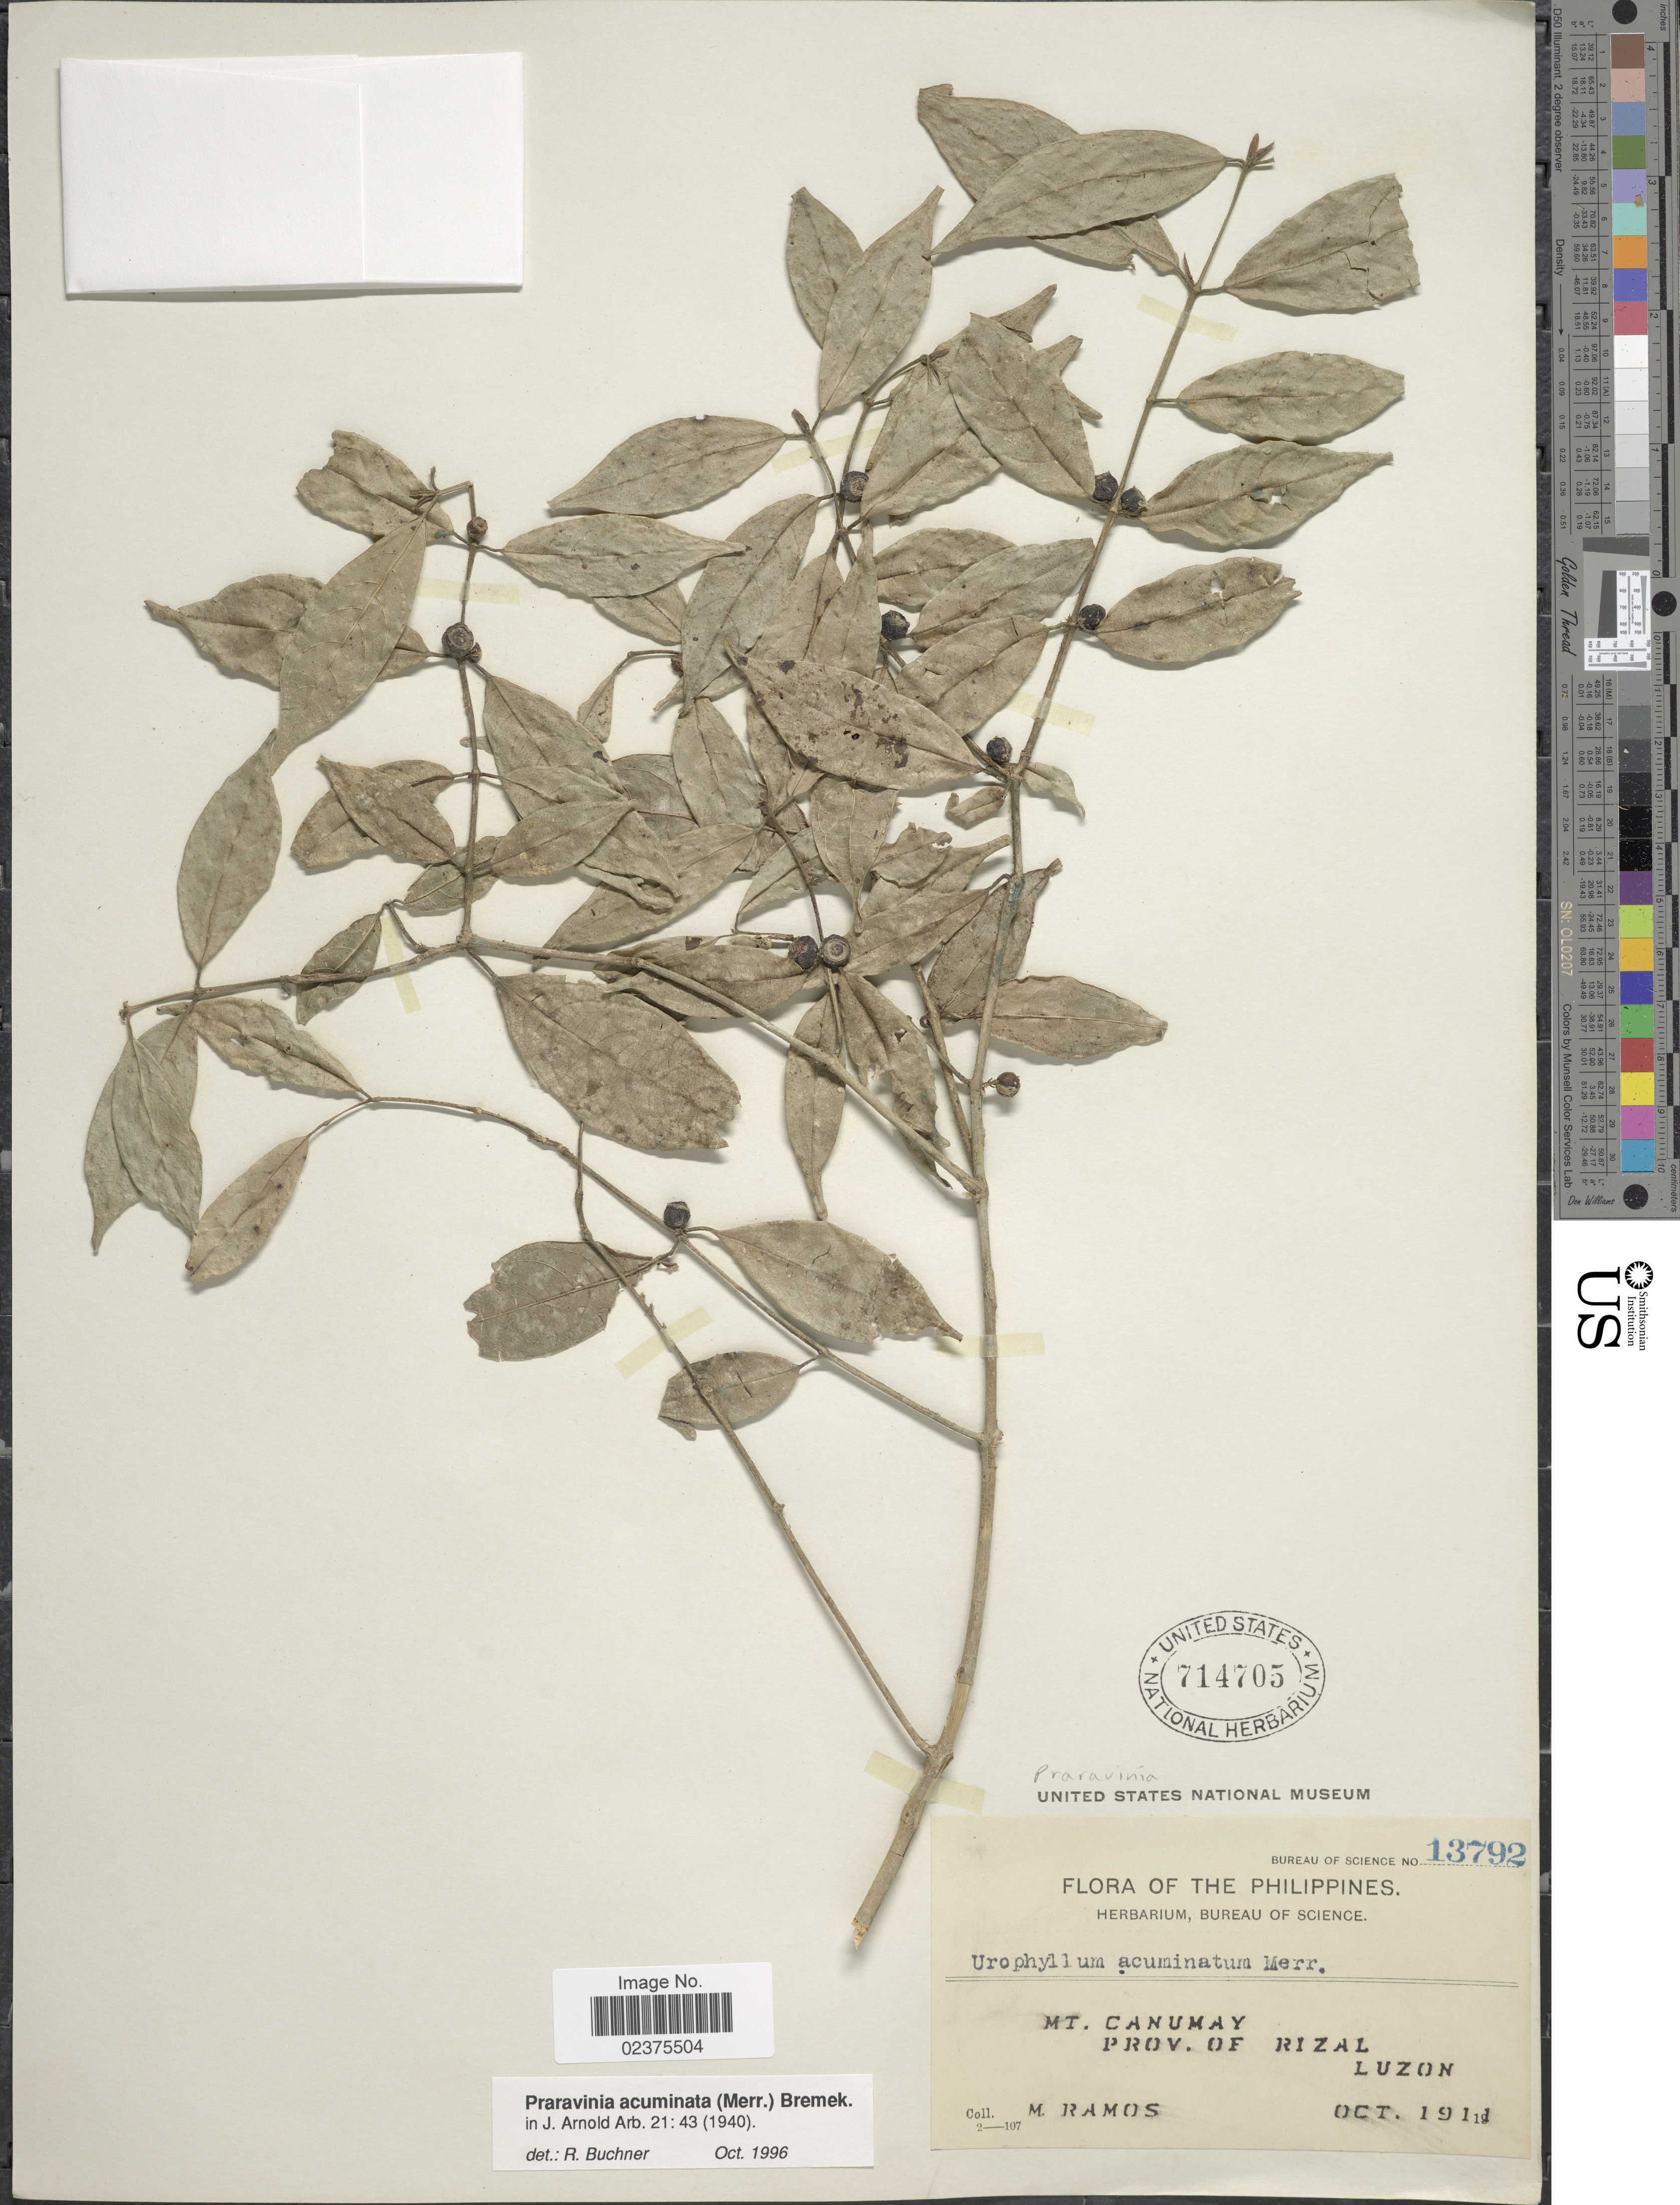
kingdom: Plantae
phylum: Tracheophyta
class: Magnoliopsida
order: Gentianales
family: Rubiaceae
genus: Praravinia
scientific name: Praravinia acuminata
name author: (Merr.) Bremek.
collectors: M. Ramos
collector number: Bureau of Science 13792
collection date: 1911-10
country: Philippines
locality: Mt. Canumay, Prov. of Rizal, Luzon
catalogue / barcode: US 714705